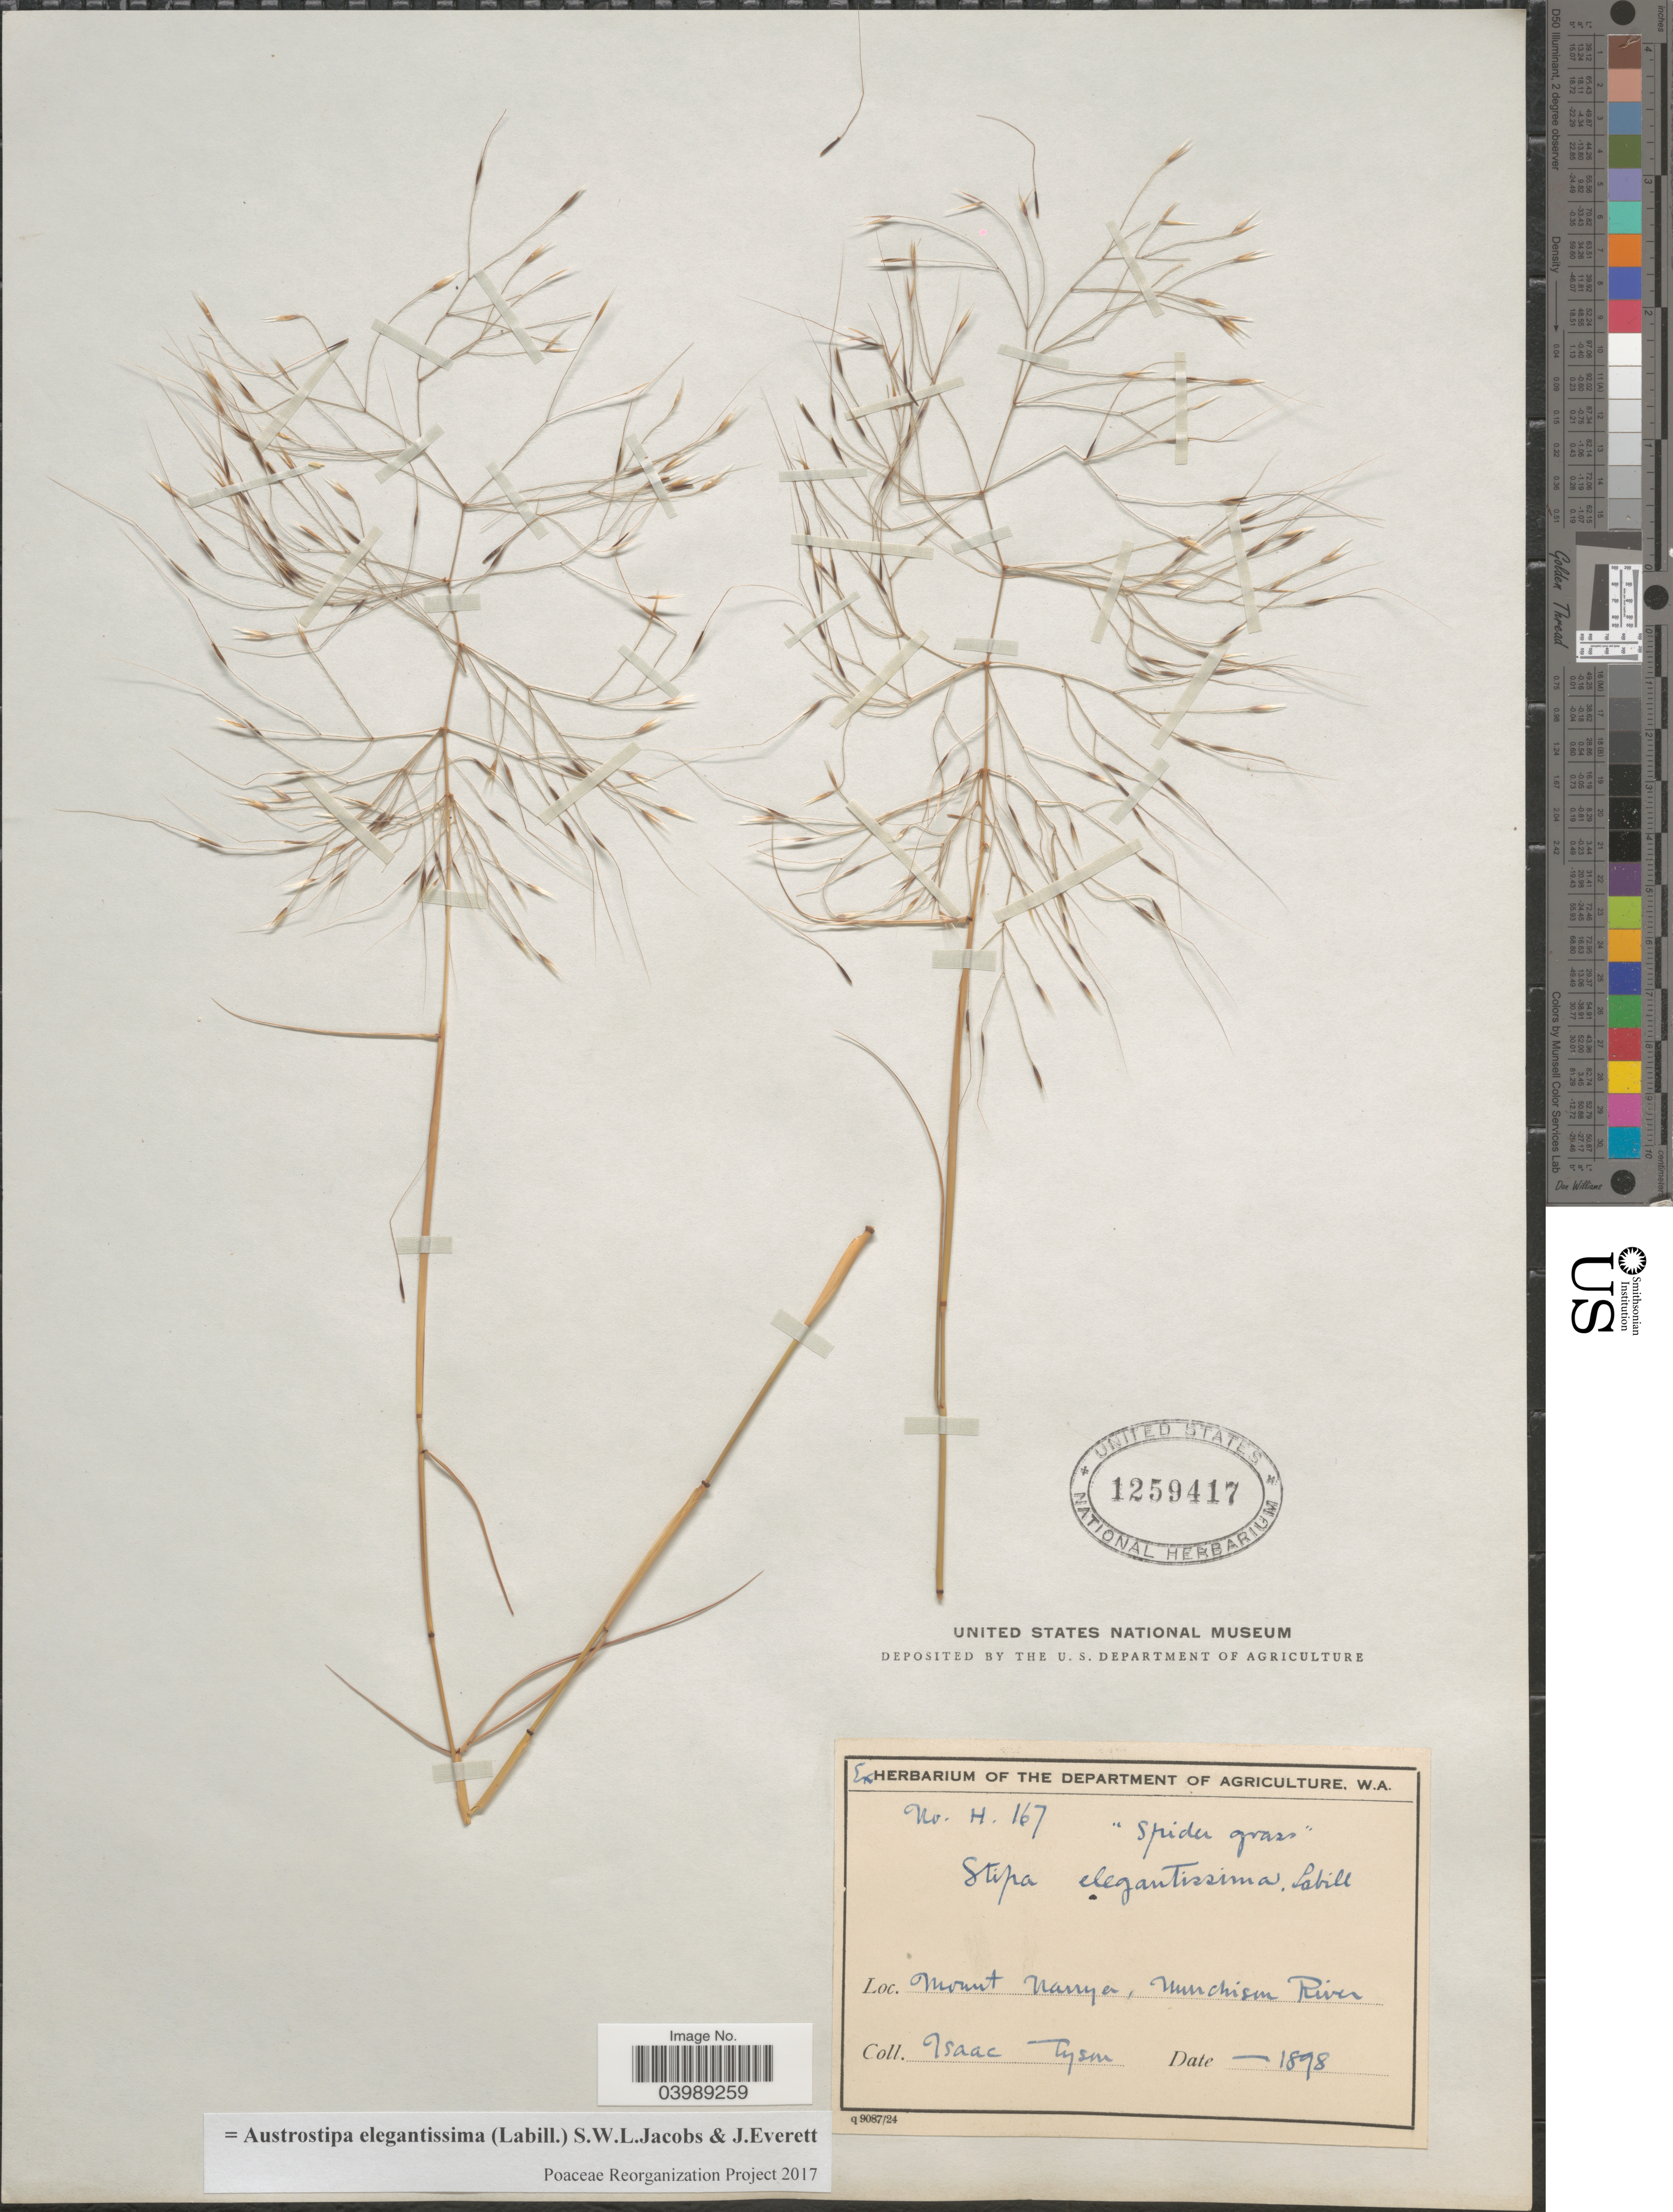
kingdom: Plantae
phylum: Tracheophyta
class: Liliopsida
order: Poales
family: Poaceae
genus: Austrostipa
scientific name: Austrostipa elegantissima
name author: (Labill.) S.W.L. Jacobs & J. Everett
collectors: I. Tyson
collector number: H167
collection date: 1898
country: Australia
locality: Mount Narrya, Murchison River.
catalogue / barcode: US 1259417